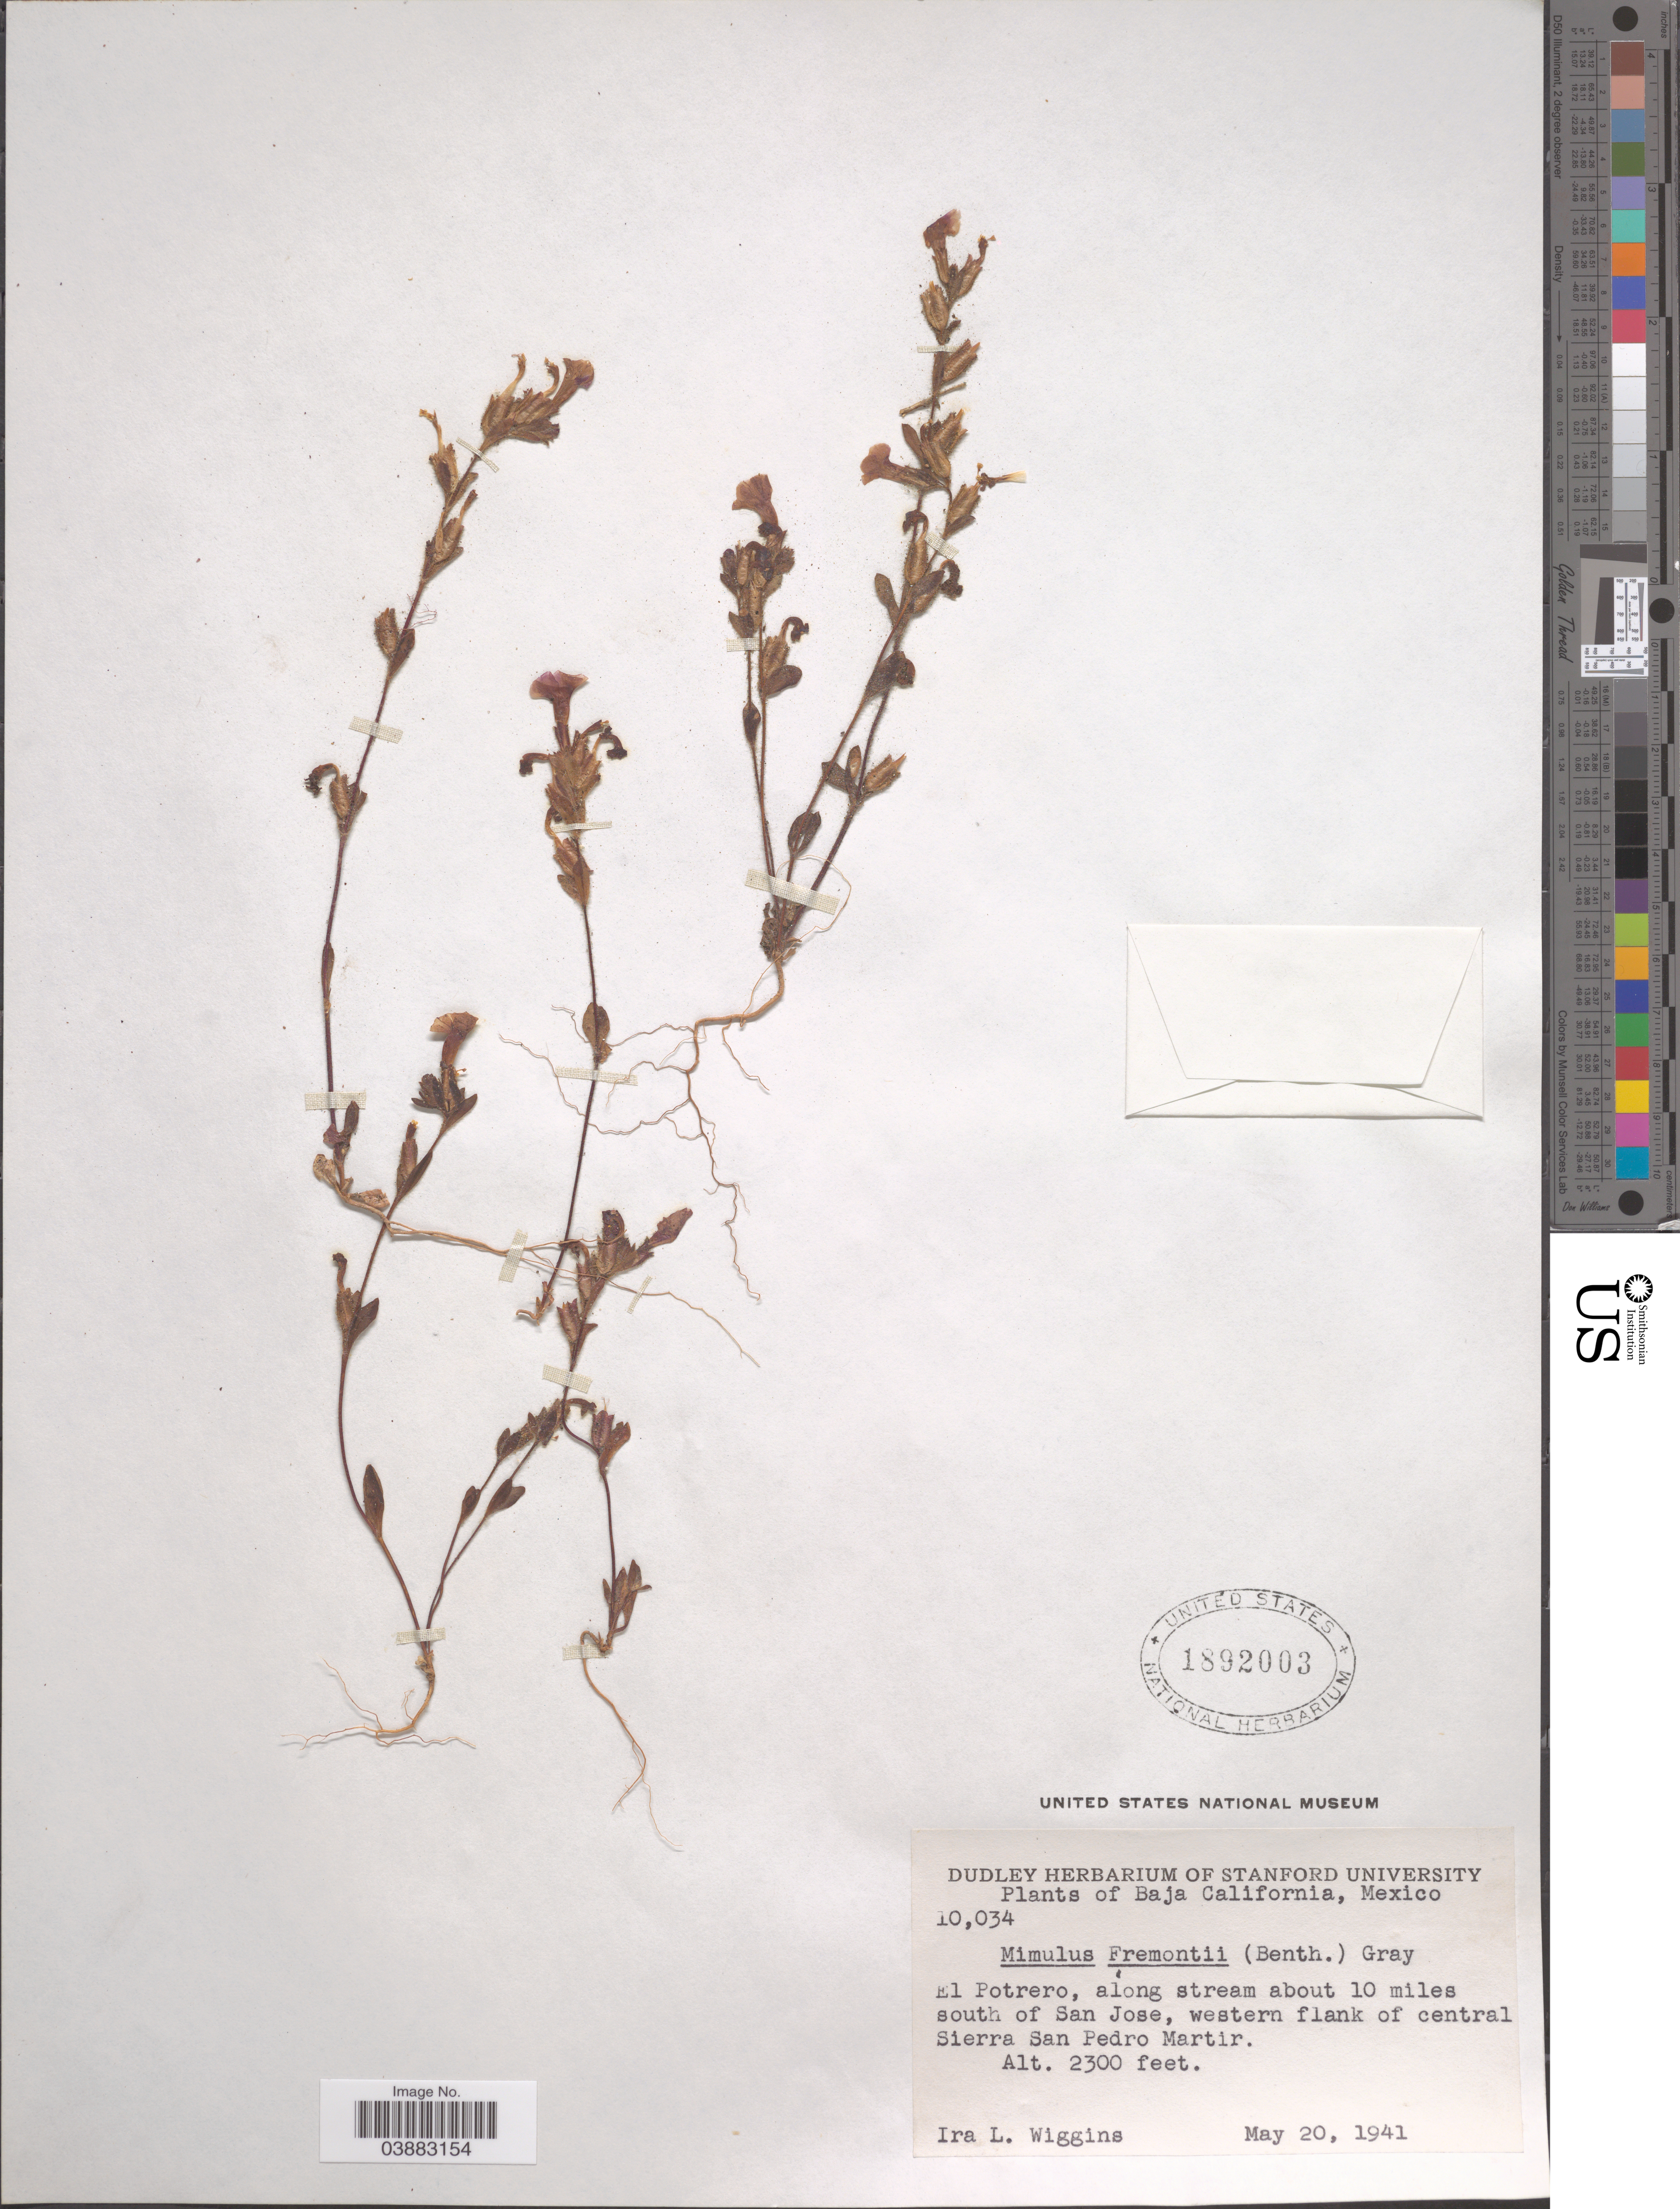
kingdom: Plantae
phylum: Tracheophyta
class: Magnoliopsida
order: Lamiales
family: Phrymaceae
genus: Mimulus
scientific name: Mimulus fremontii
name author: (Benth.) A. Gray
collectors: I. L. Wiggins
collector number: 10034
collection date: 1941-05-20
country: Mexico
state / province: Baja California Norte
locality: El Potrero, along stream about 10 miles south of San Jose, western flank of central Sierra San Pedro Martir.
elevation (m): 701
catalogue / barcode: US 1892003